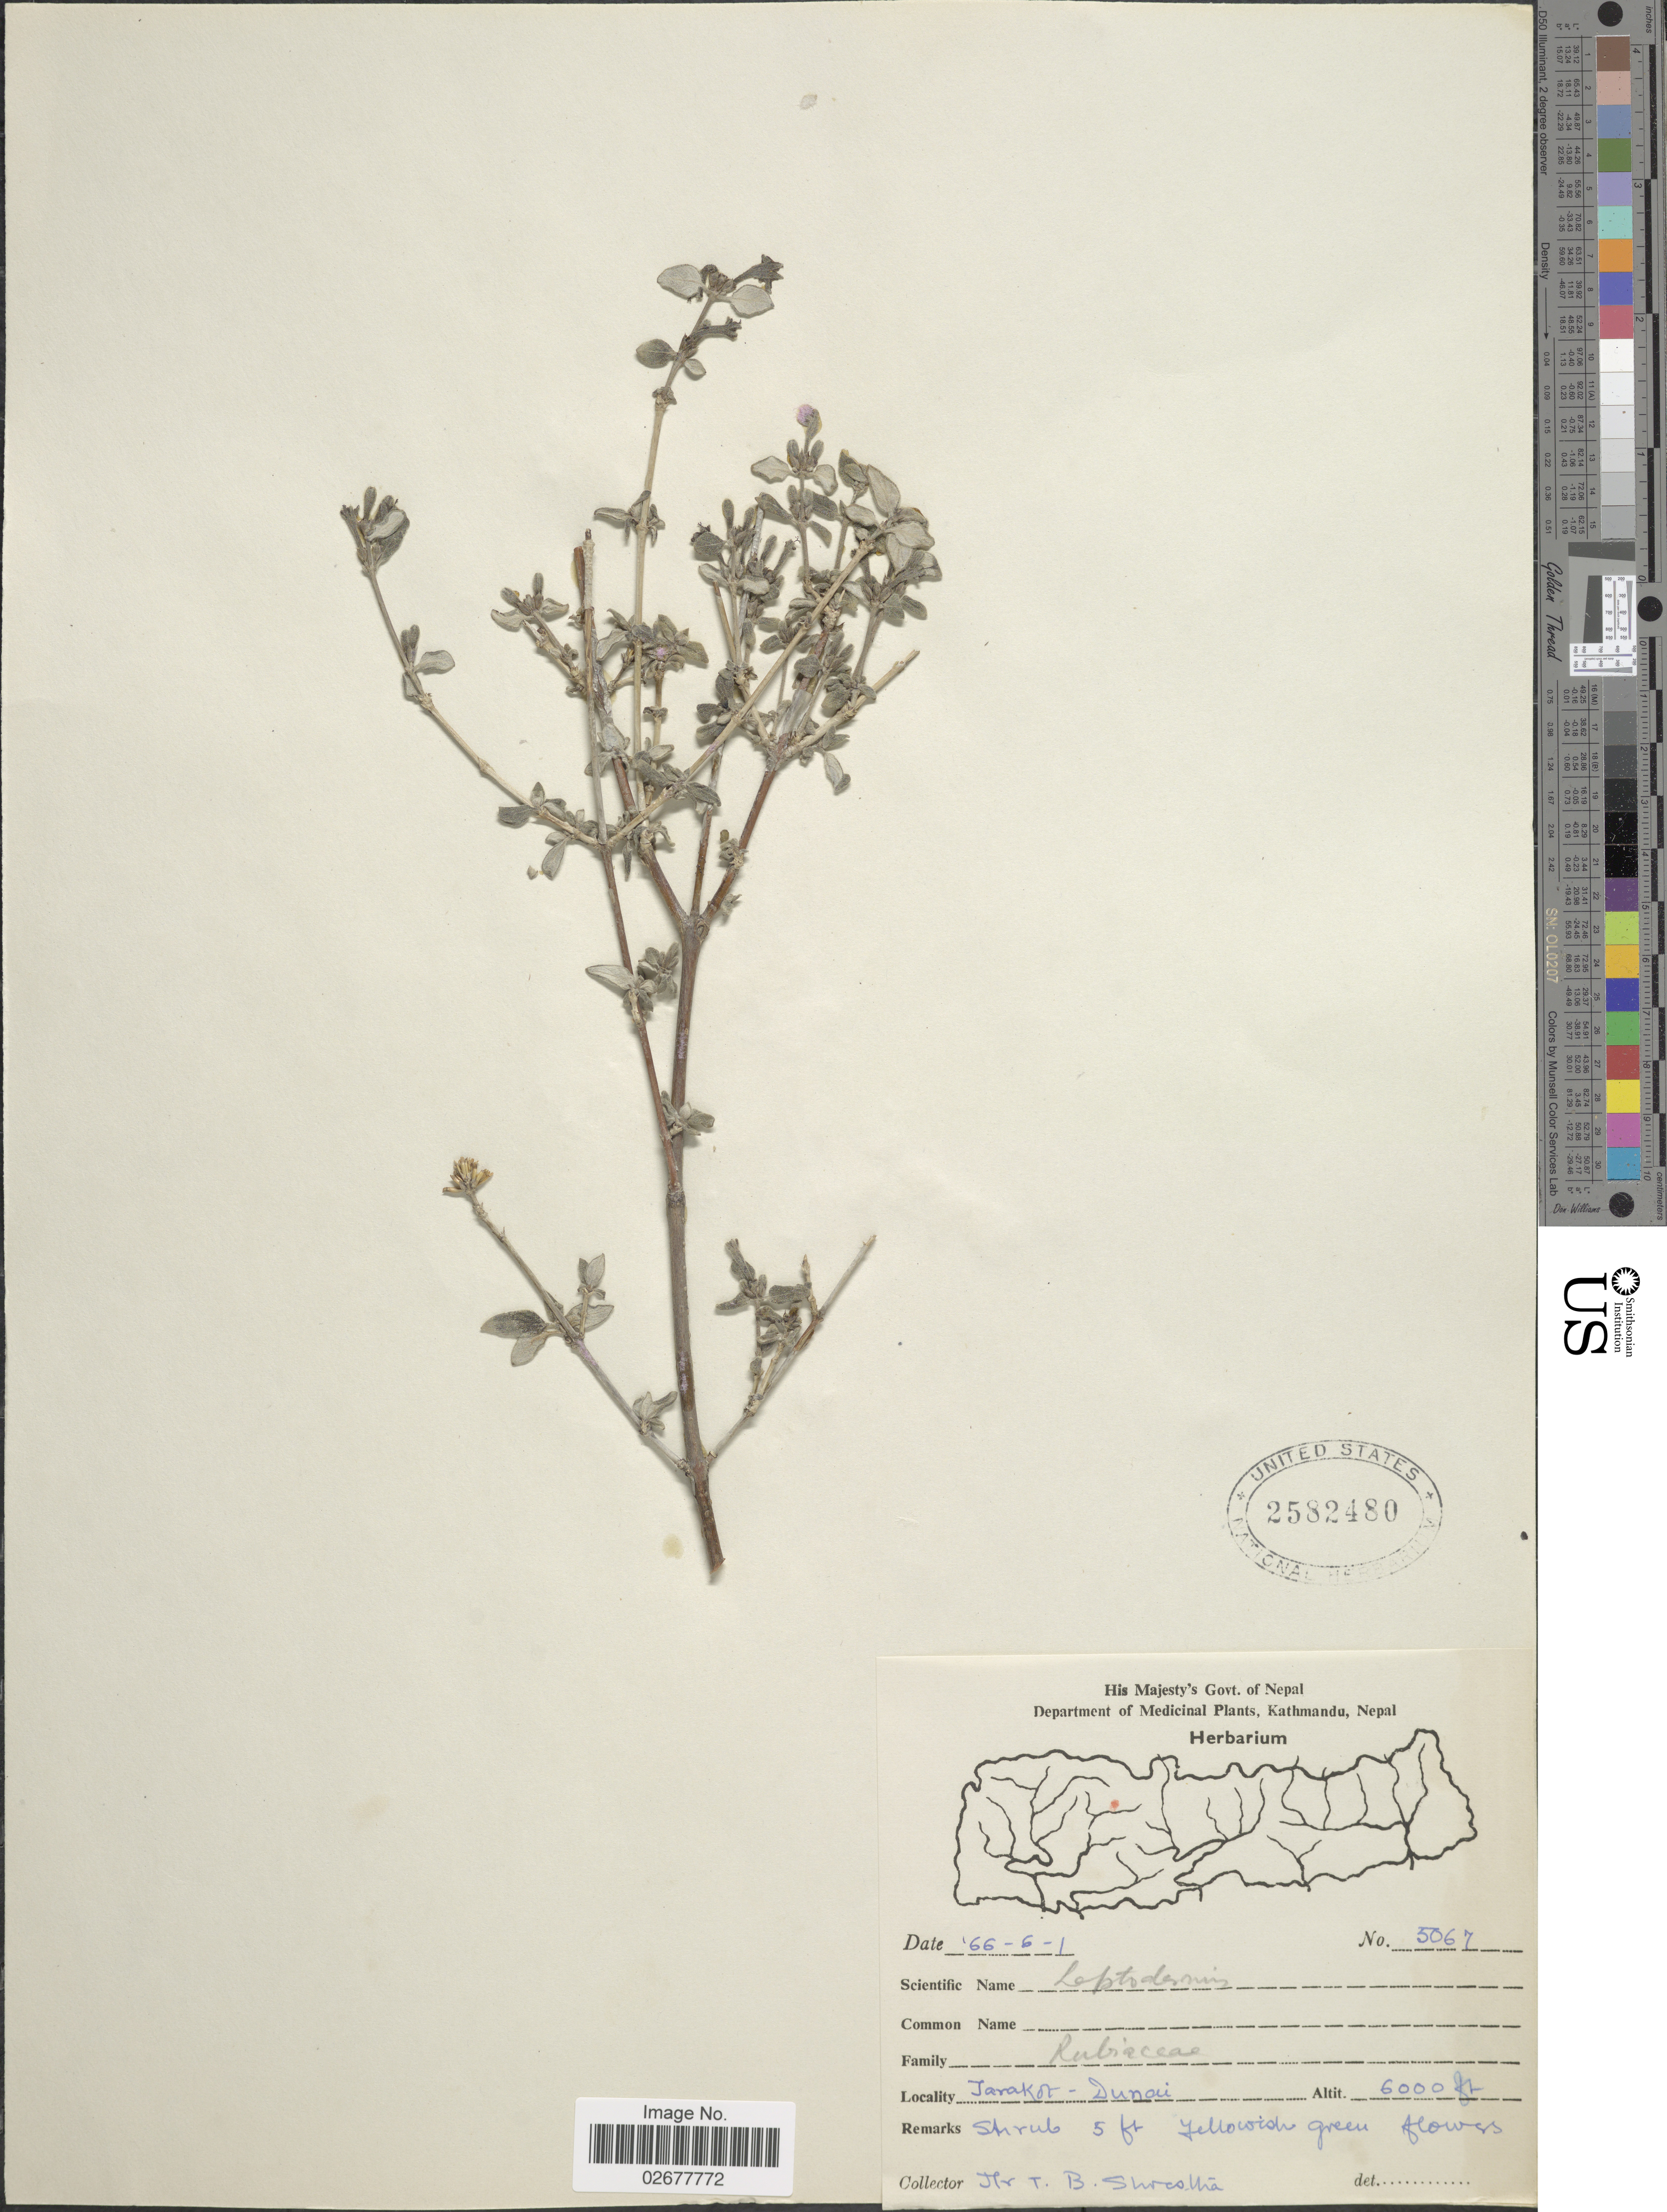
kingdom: Plantae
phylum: Tracheophyta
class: Magnoliopsida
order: Gentianales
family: Rubiaceae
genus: Leptodermis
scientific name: Leptodermis sp.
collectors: T. B. Shrestha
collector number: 5067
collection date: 1966-06-01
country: Nepal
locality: Tarakot - Dunai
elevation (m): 1829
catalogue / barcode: US 2582480